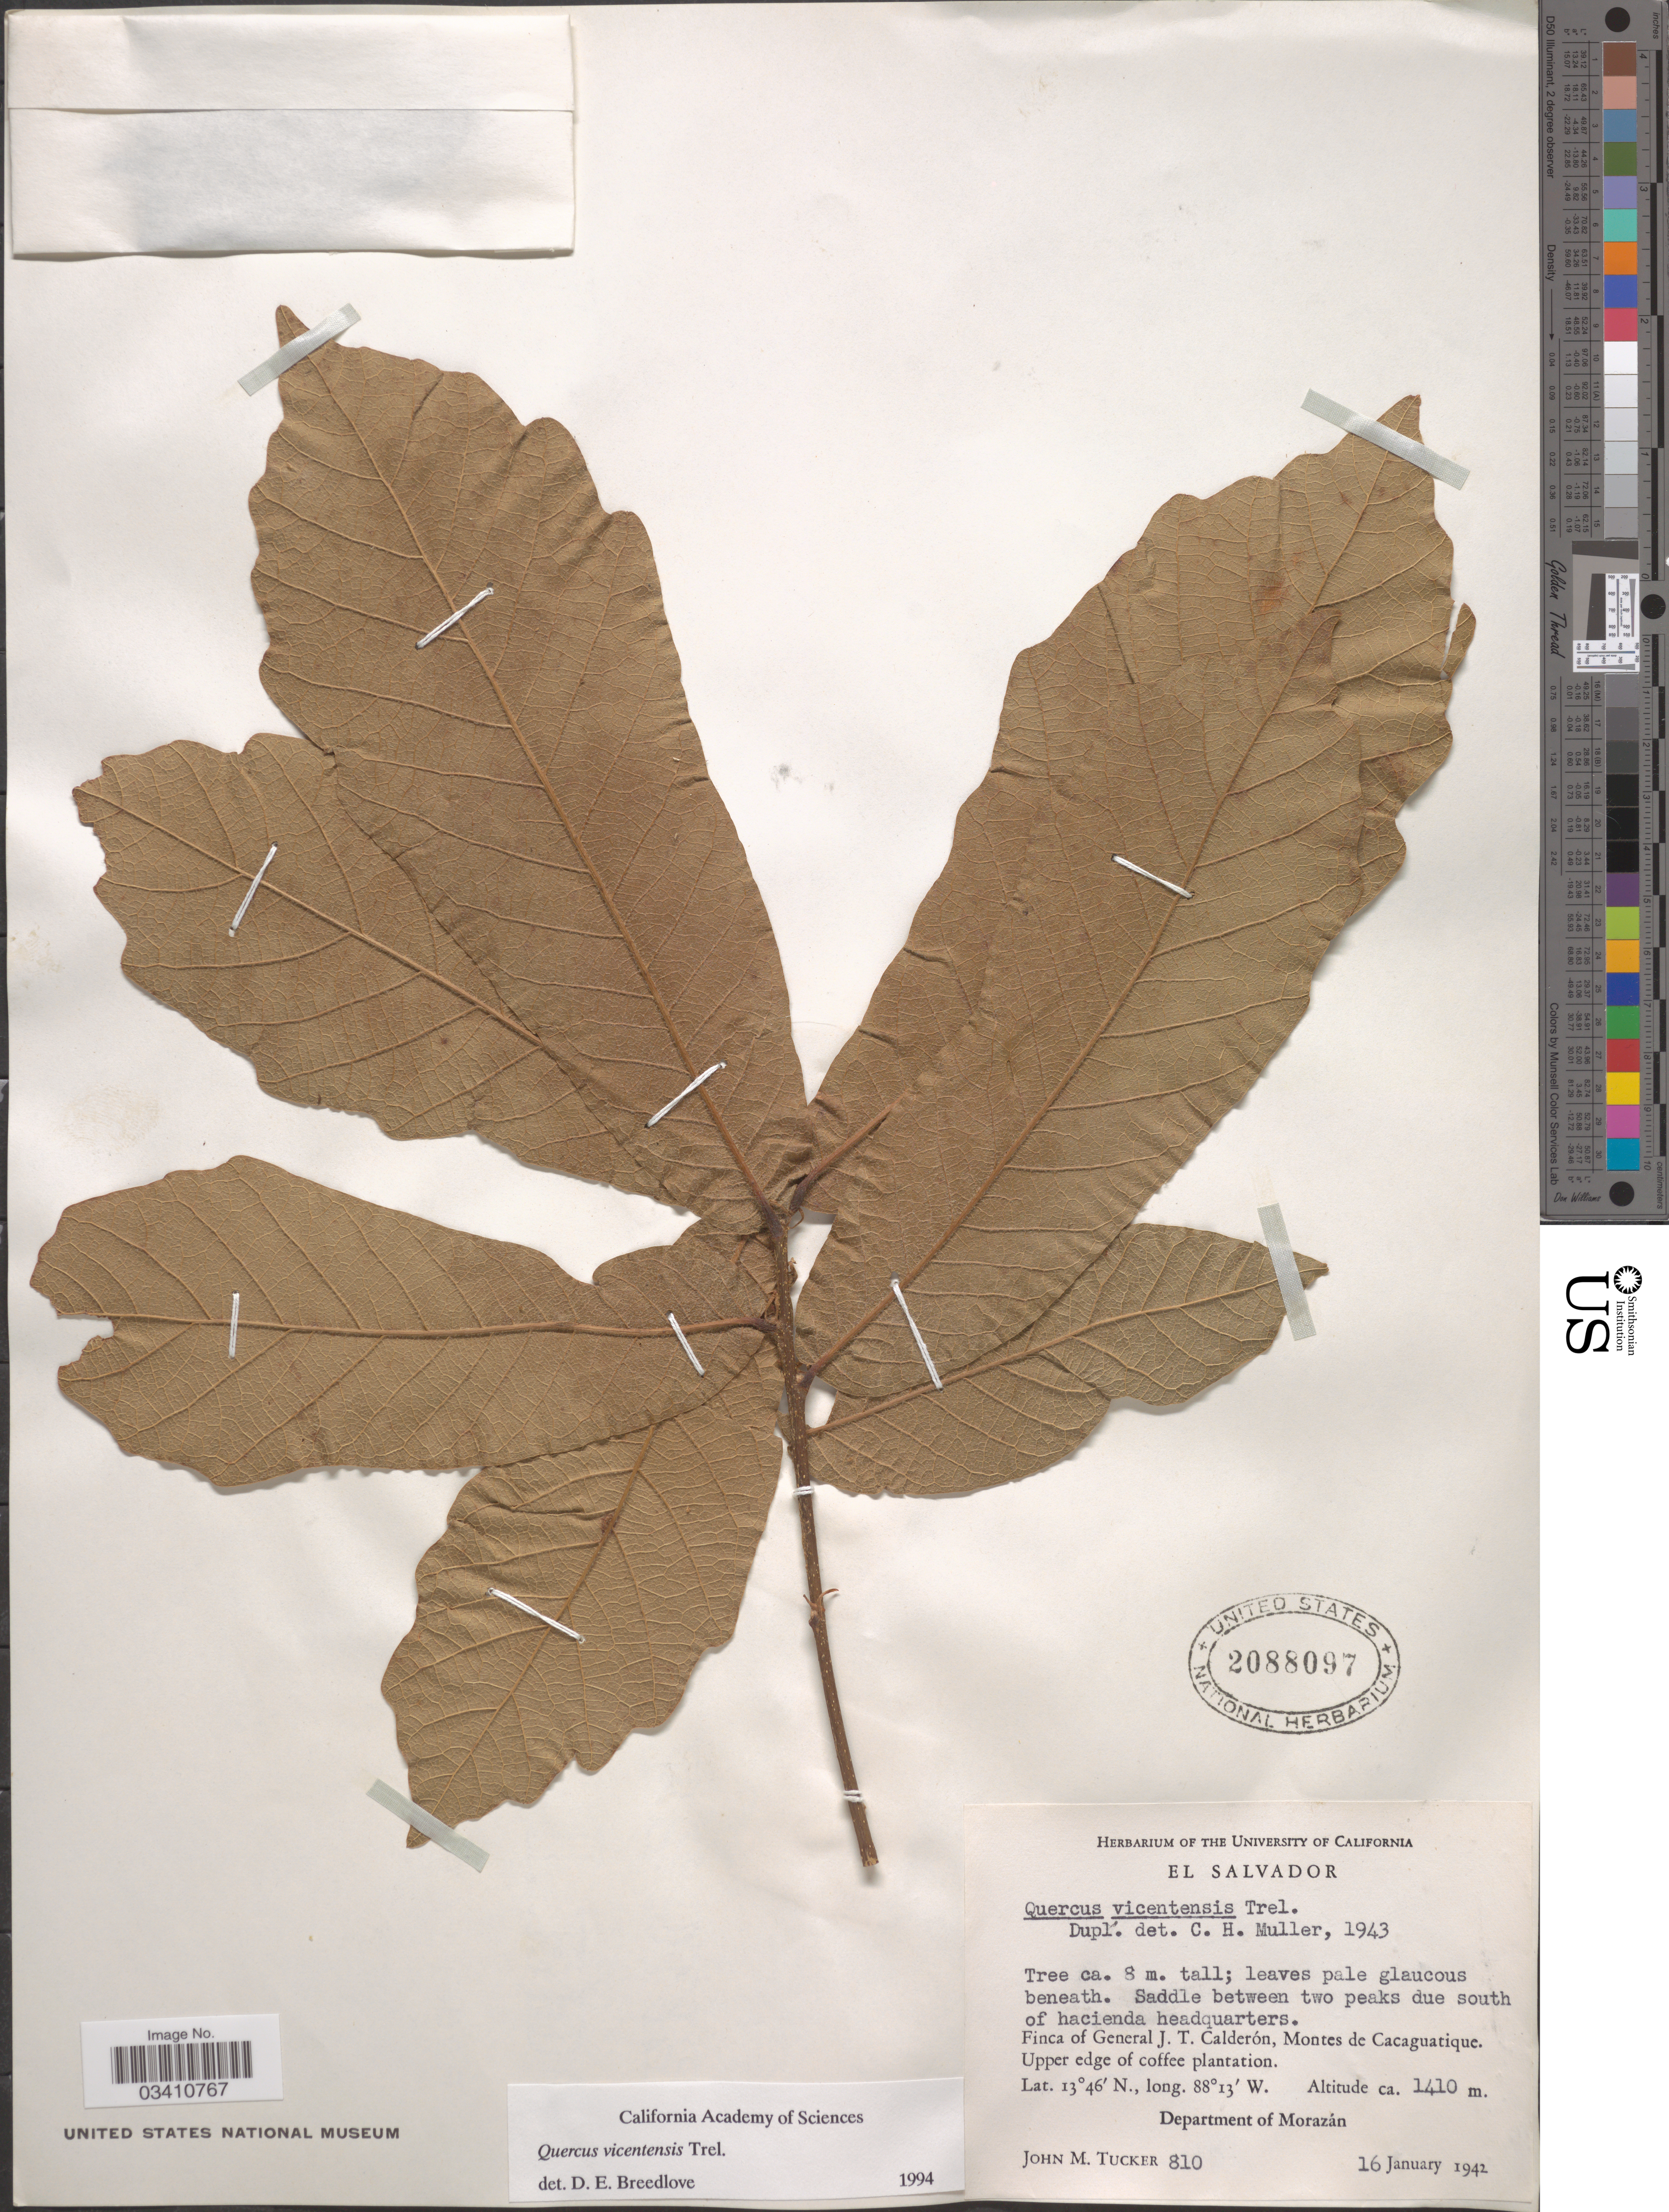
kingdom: Plantae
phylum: Tracheophyta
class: Magnoliopsida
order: Fagales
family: Fagaceae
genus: Quercus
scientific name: Quercus vicentensis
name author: Trel.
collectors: J. M. Tucker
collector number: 810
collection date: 1942-01-16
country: El Salvador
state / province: Morazan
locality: Saddle between two peaks due south of hacienda headquarters. Finca of General J. T. Calderón, Montes de Cacaguatique. Upper edge of coffee plantation. Department of Morazán.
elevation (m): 1410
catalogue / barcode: US 2088097